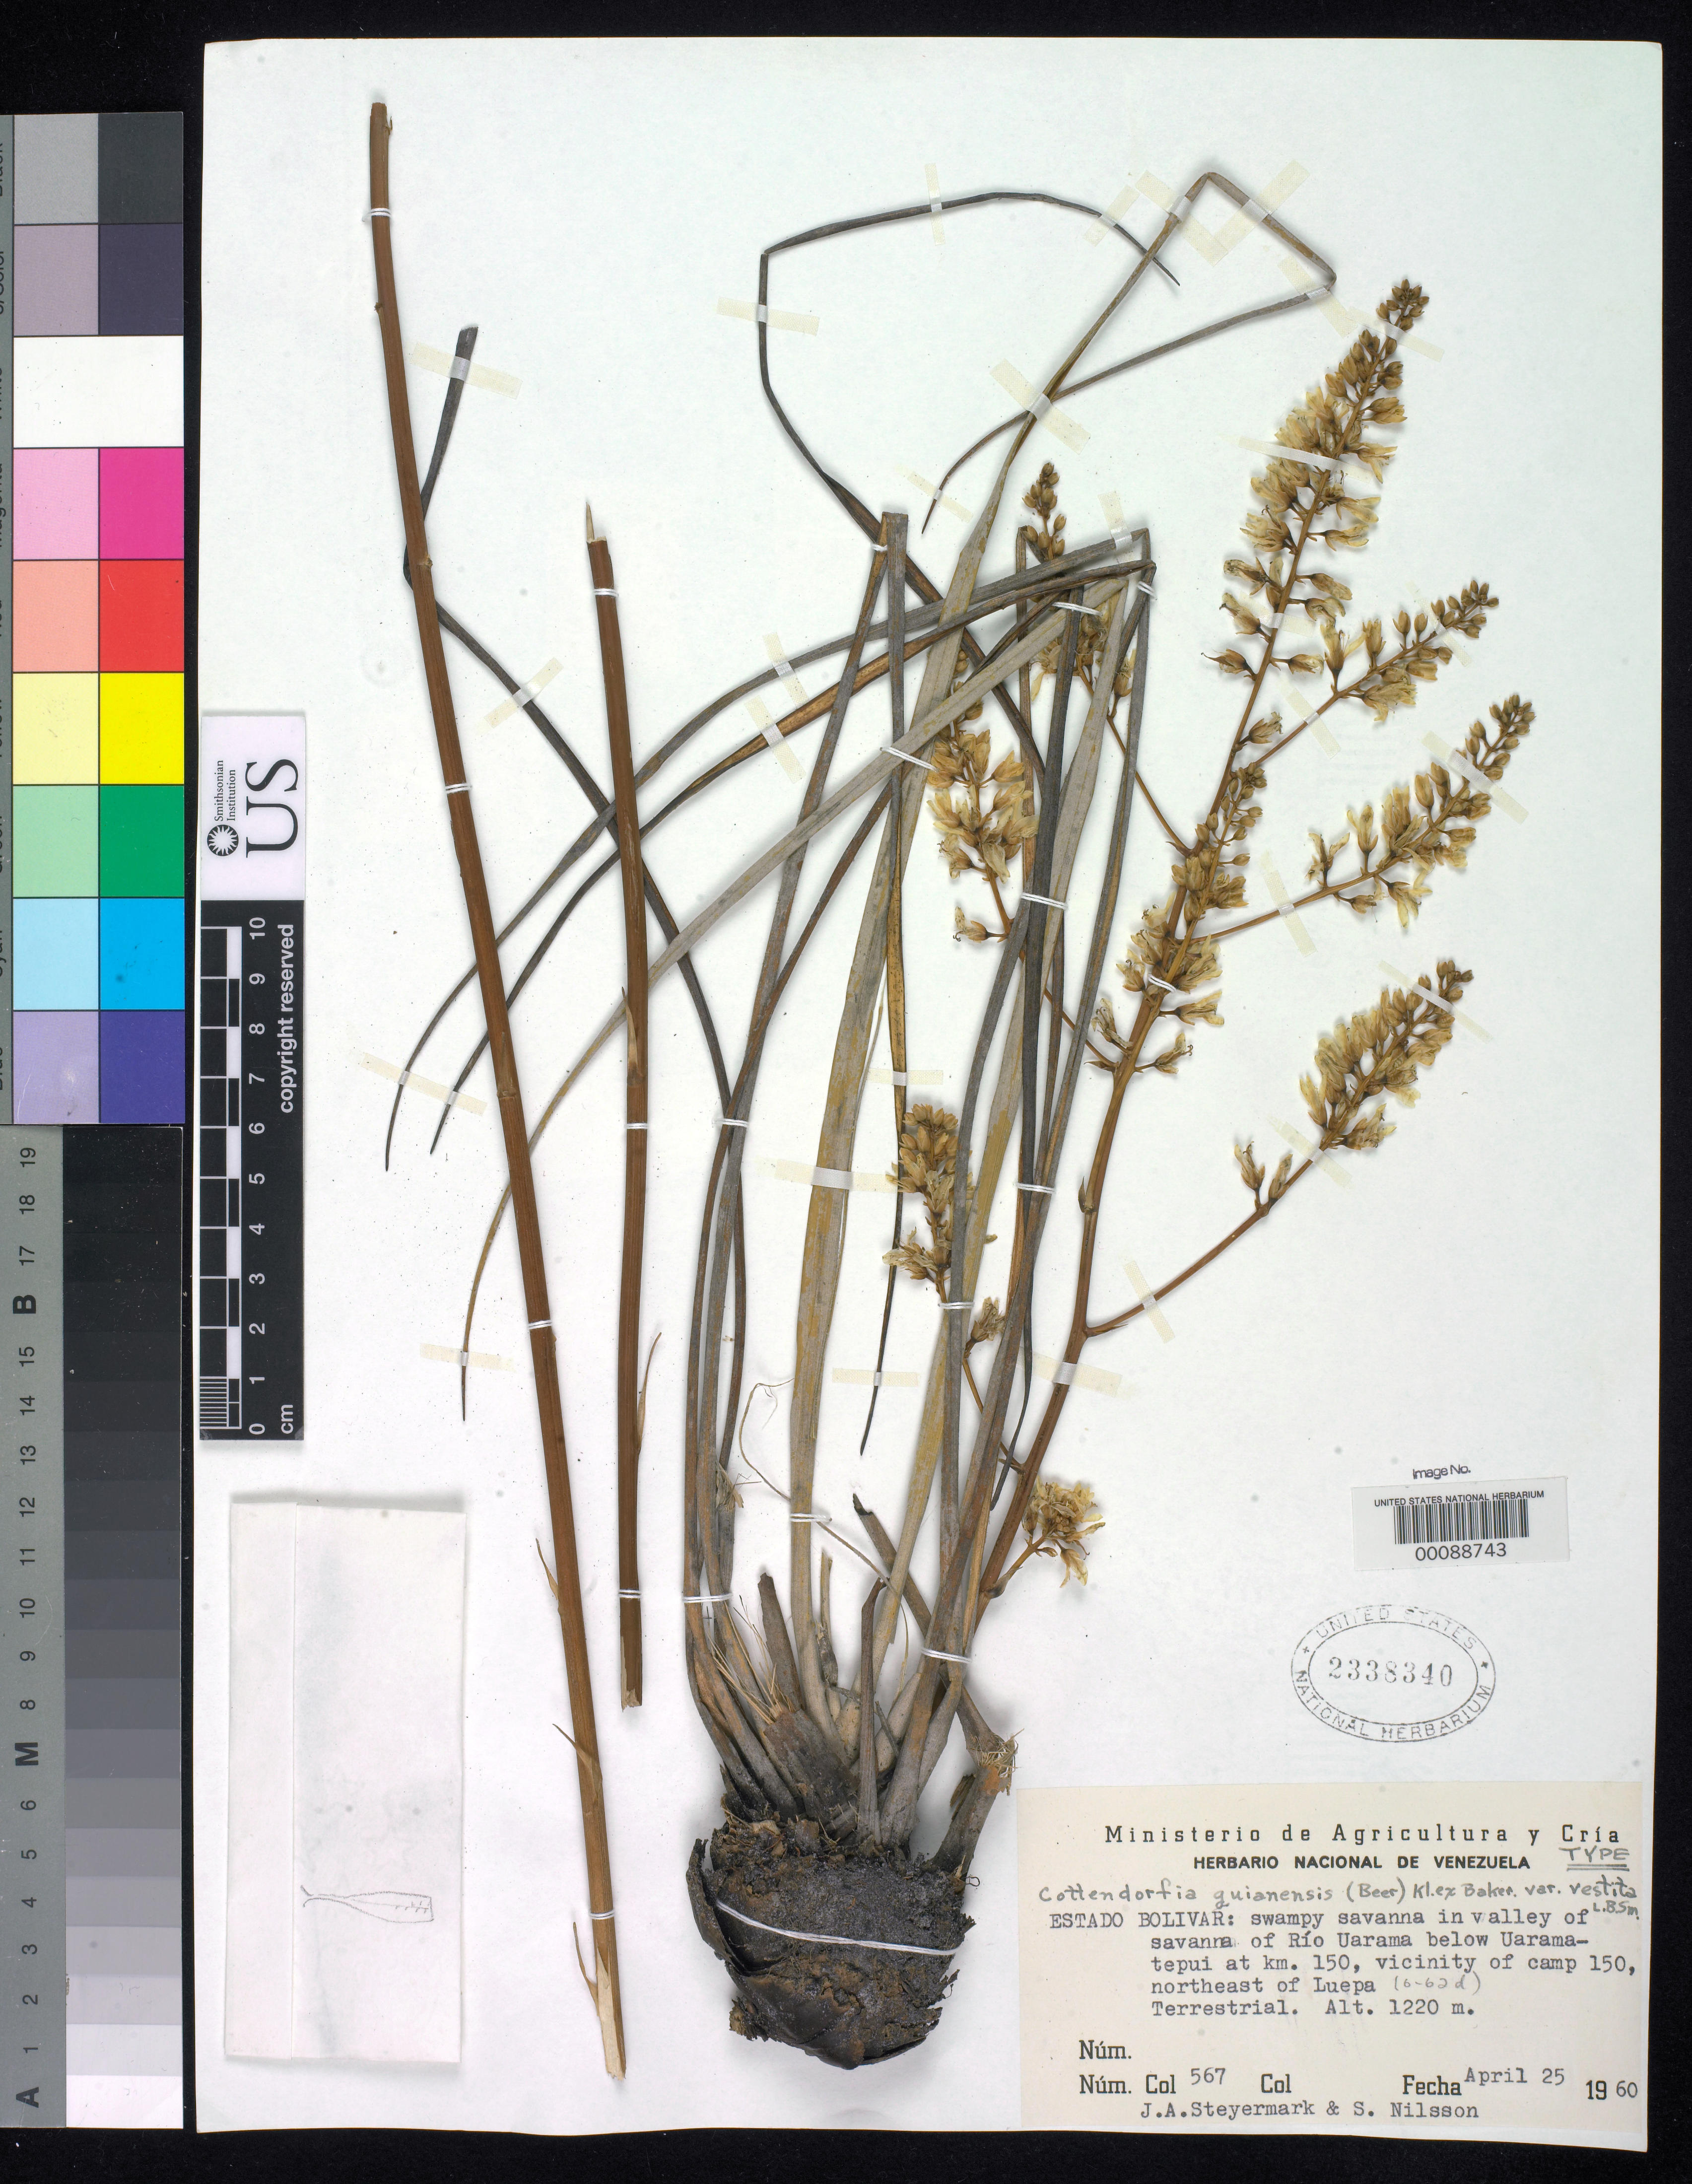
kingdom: Plantae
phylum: Tracheophyta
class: Liliopsida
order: Poales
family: Bromeliaceae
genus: Cottendorfia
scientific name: Cottendorfia guianensis var. vestita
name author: L.B. Sm.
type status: Holotype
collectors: J. Steyermark & Sv. Nilsson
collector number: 567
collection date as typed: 25 Apr 1960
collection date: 1960-04-25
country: Venezuela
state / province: Bolivar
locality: Savama of Rio Varama below Varama Tepui, vicinity of Camp 150.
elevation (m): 1220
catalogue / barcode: US 2338340